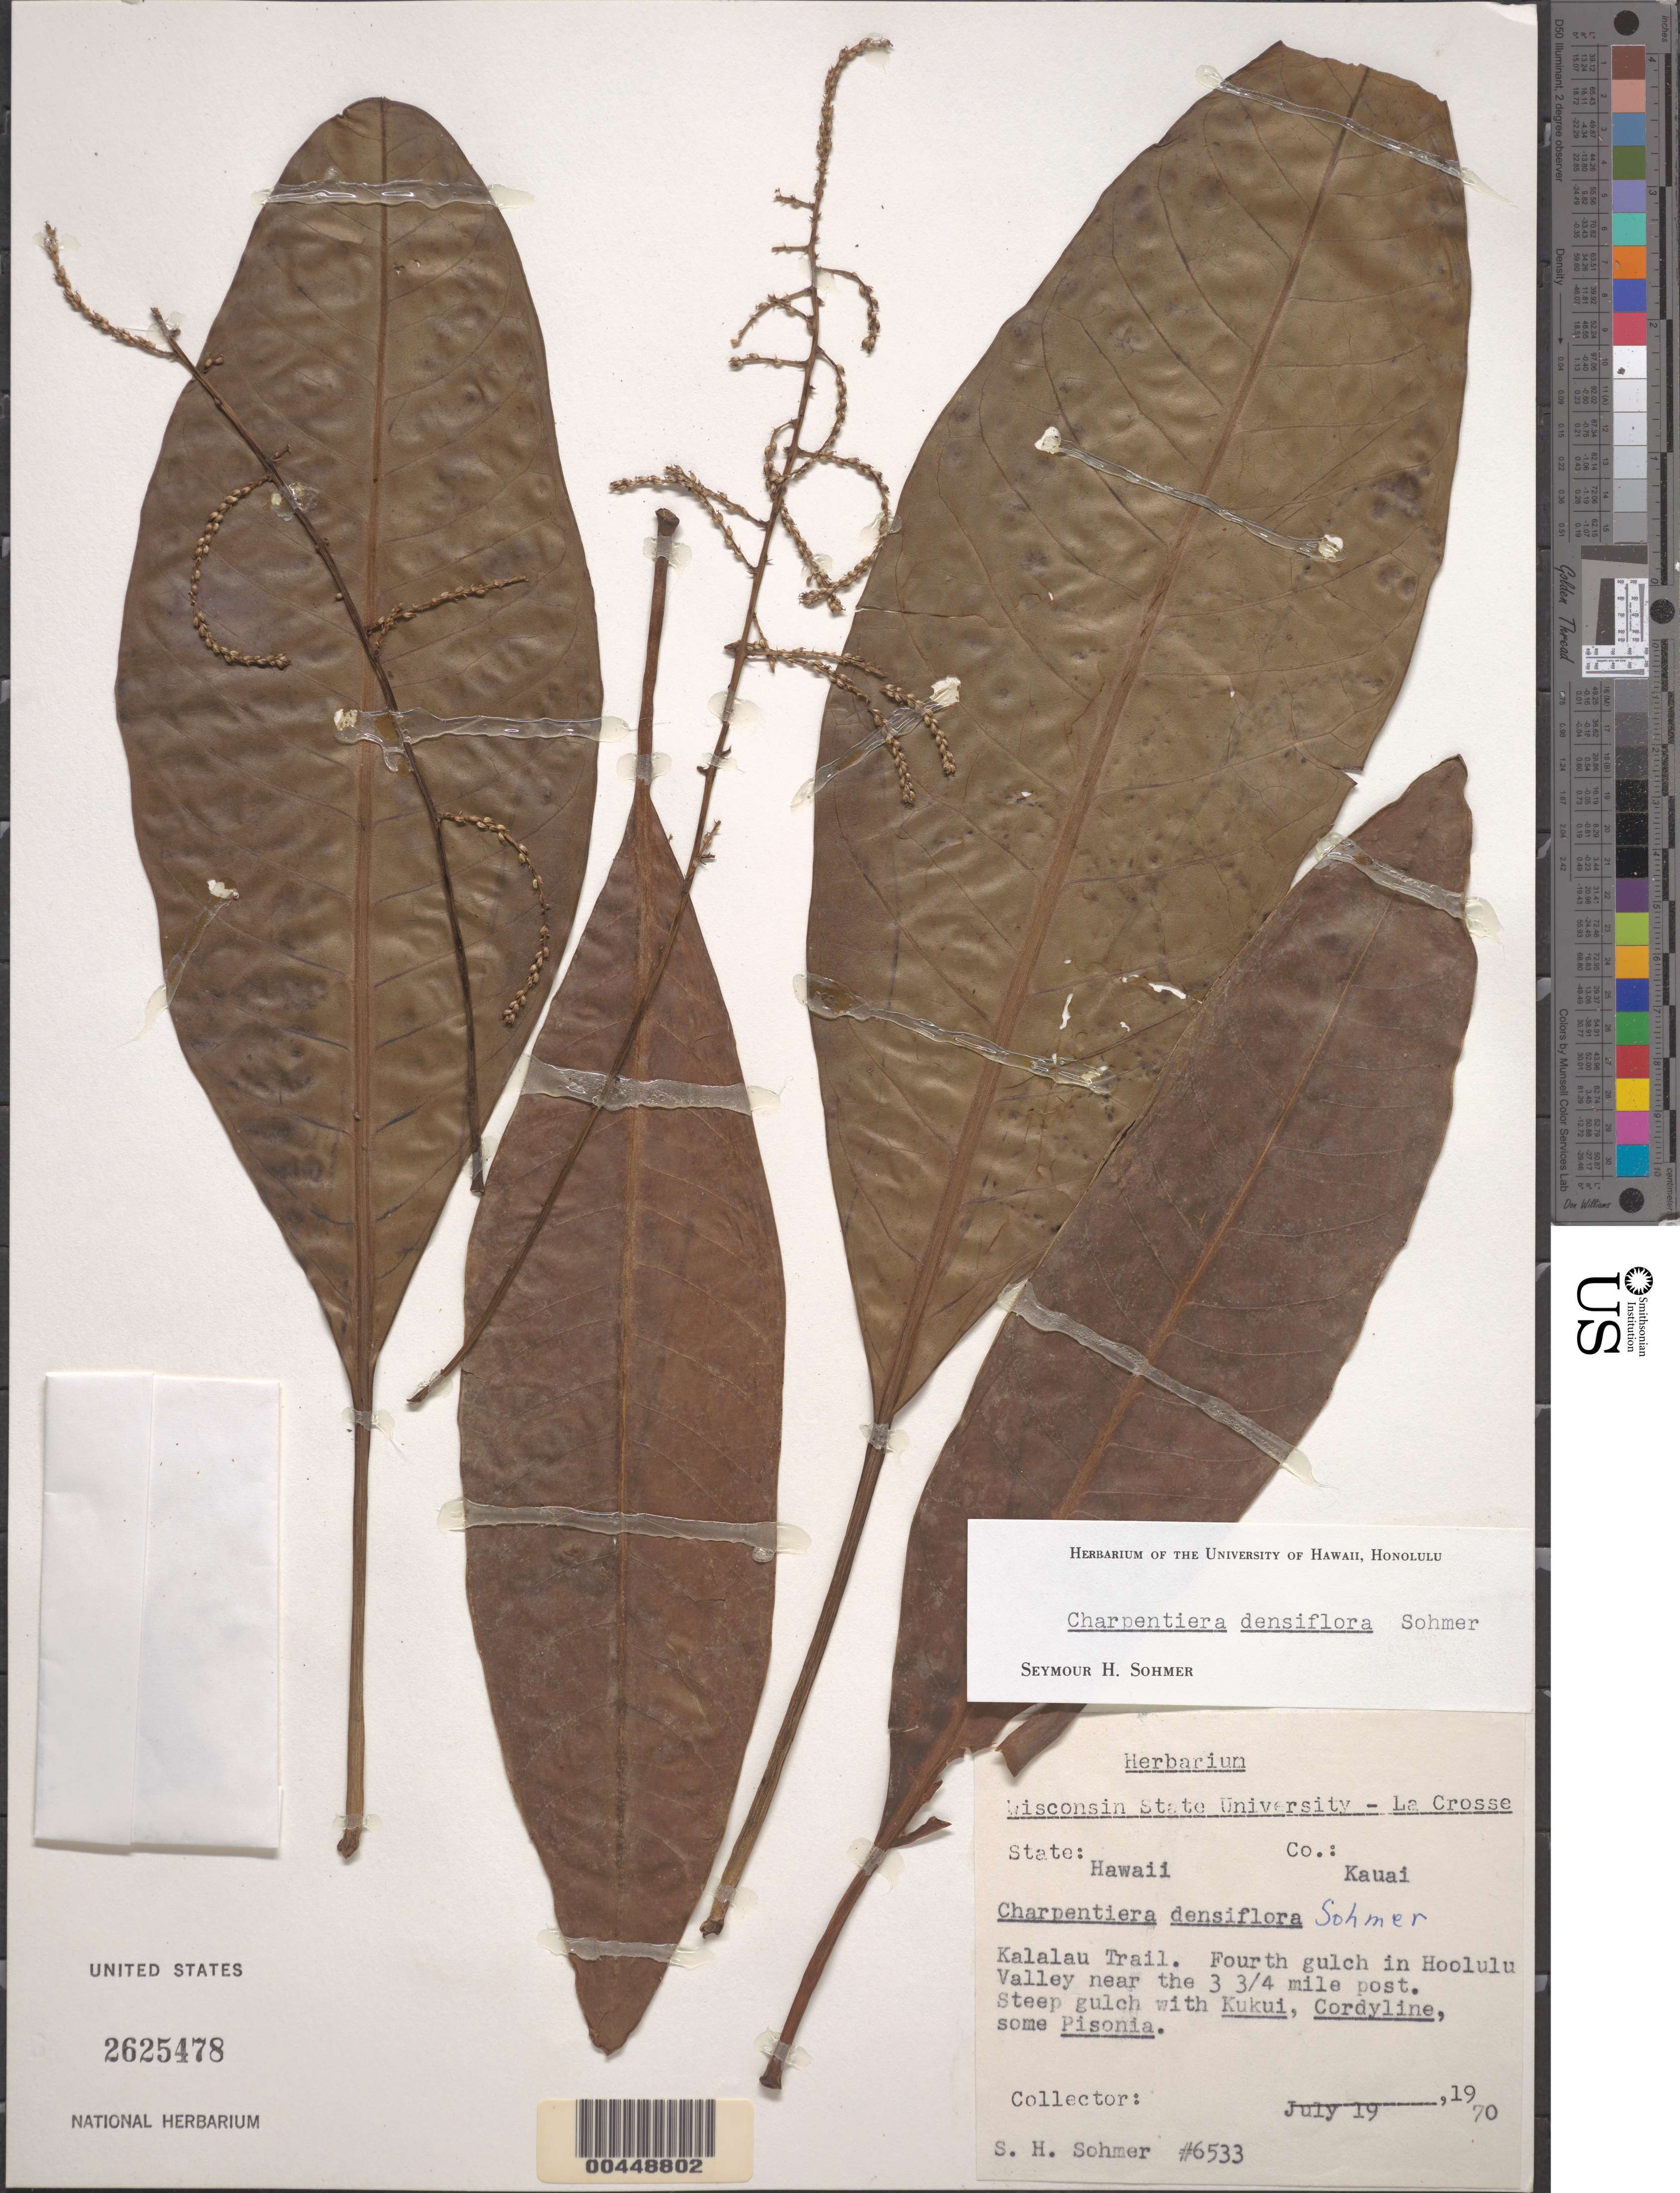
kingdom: Plantae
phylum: Tracheophyta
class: Magnoliopsida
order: Caryophyllales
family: Amaranthaceae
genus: Charpentiera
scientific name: Charpentiera densiflora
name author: Sohmer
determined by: Sohmer, S. H.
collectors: S. H. Sohmer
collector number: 6533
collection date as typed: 19 Jul 1970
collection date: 1970-07-19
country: United States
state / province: Hawaii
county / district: Kauai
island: Kaua'i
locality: Kalalau Trail, fourth gulch in Hoolulu Valley near the 3.75 mi post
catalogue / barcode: US 2625478